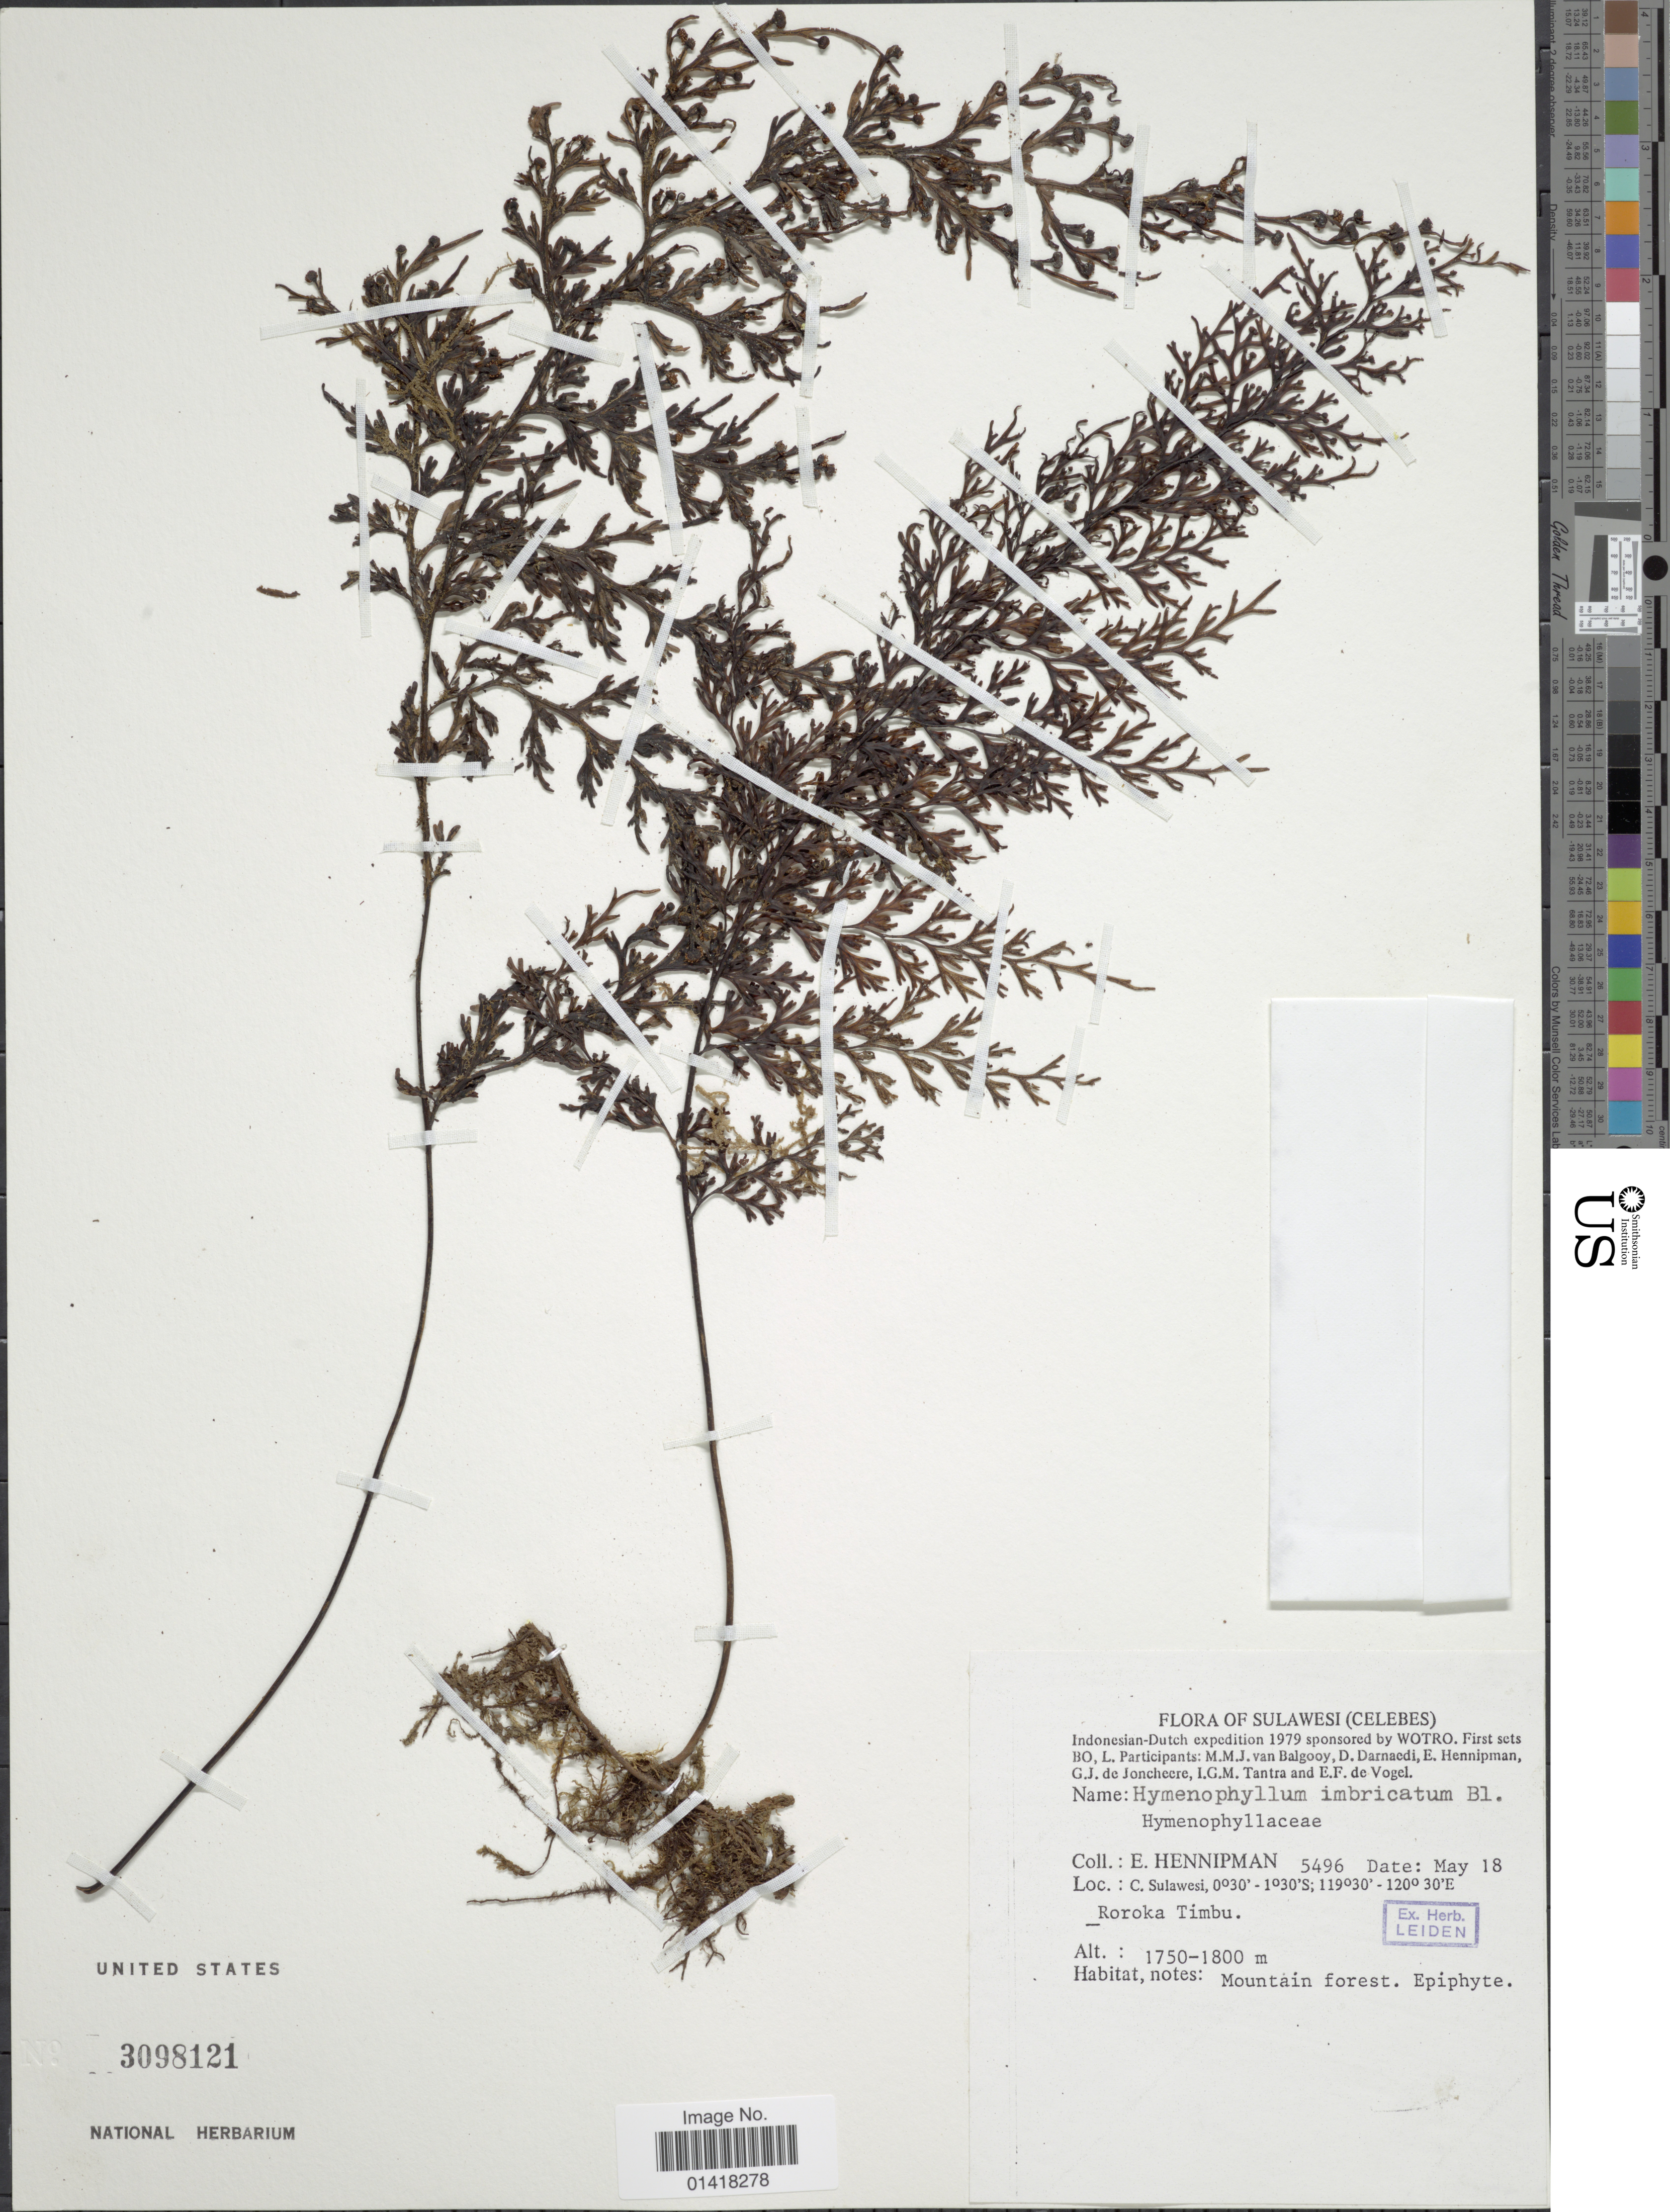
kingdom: Plantae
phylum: Tracheophyta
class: Polypodiopsida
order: Hymenophyllales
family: Hymenophyllaceae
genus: Hymenophyllum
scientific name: Hymenophyllum imbricatum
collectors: E. Hennipman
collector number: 5496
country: Indonesia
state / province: Sulawesi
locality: Celebes. C. Sulawesi. Roroka Timbu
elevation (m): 1750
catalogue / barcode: US 3098121